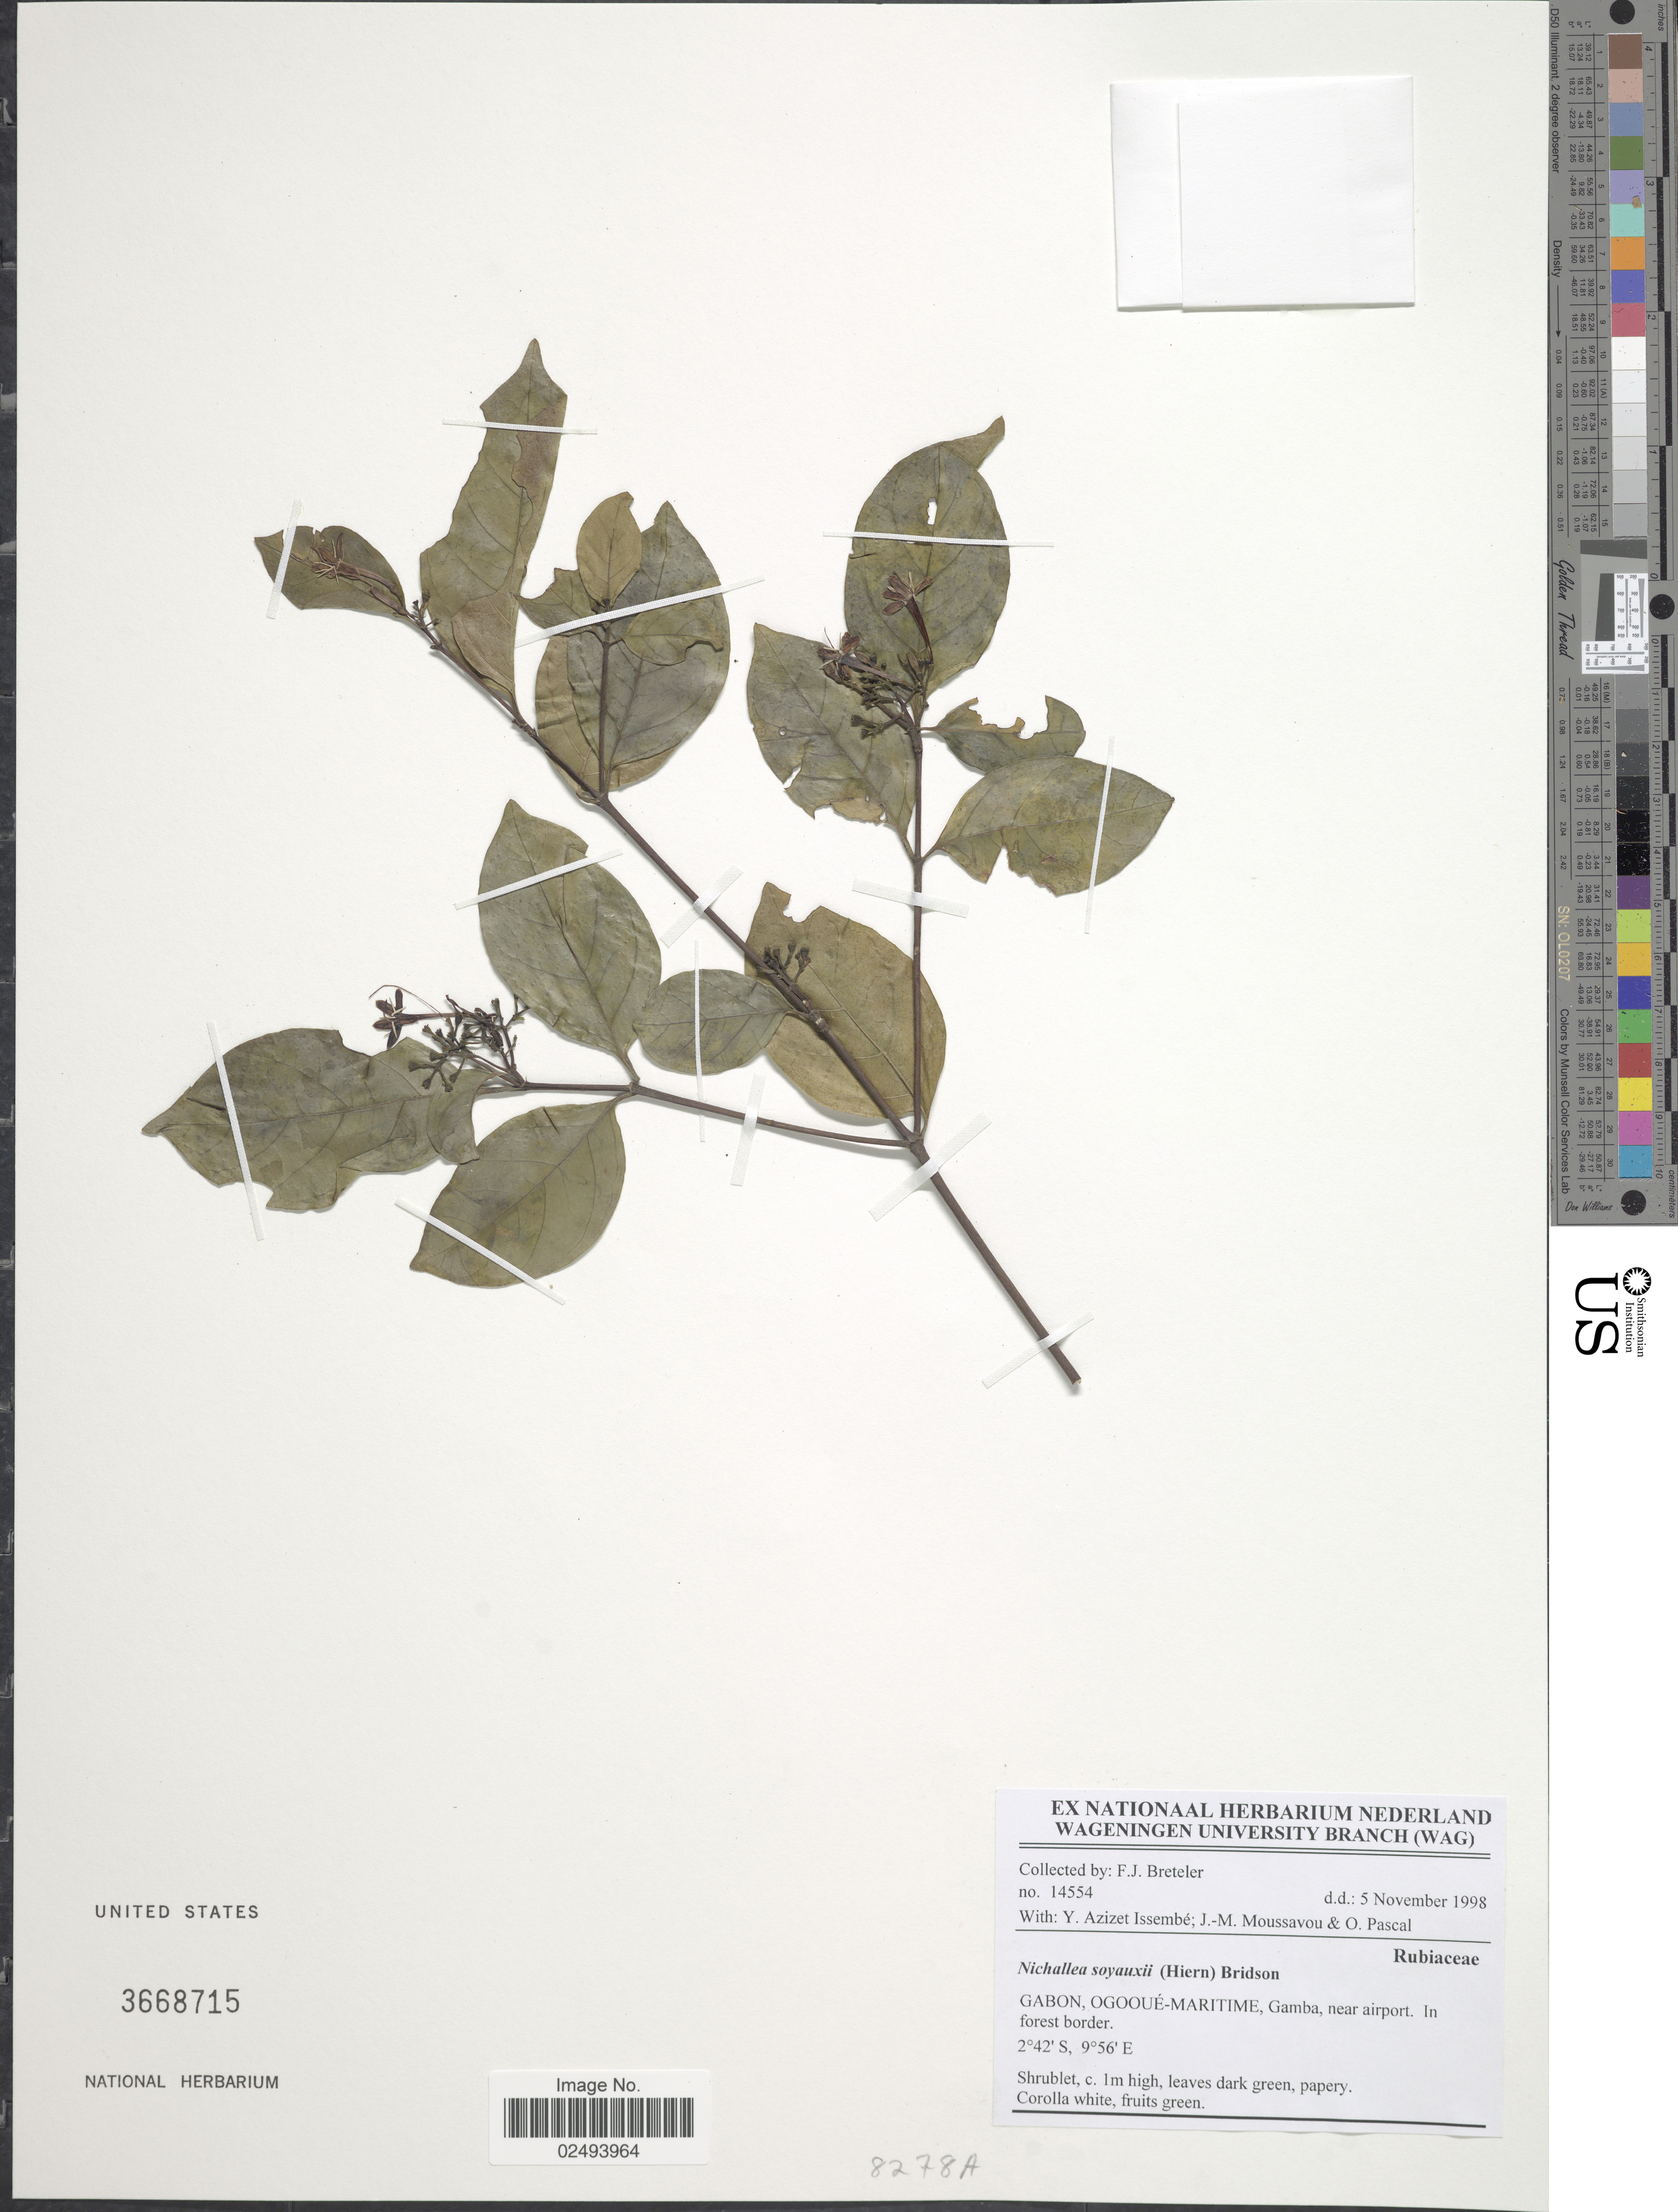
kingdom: Plantae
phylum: Tracheophyta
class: Magnoliopsida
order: Gentianales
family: Rubiaceae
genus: Nichallea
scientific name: Nichallea soyauxii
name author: (Hiern) Bridson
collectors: F. J. Breteler, Y. Issembe, J. Moussavou & O. Pascal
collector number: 14554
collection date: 1998-11-05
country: Gabon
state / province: Ogooue-Maritime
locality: Gamba, near airport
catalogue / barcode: US 3668715